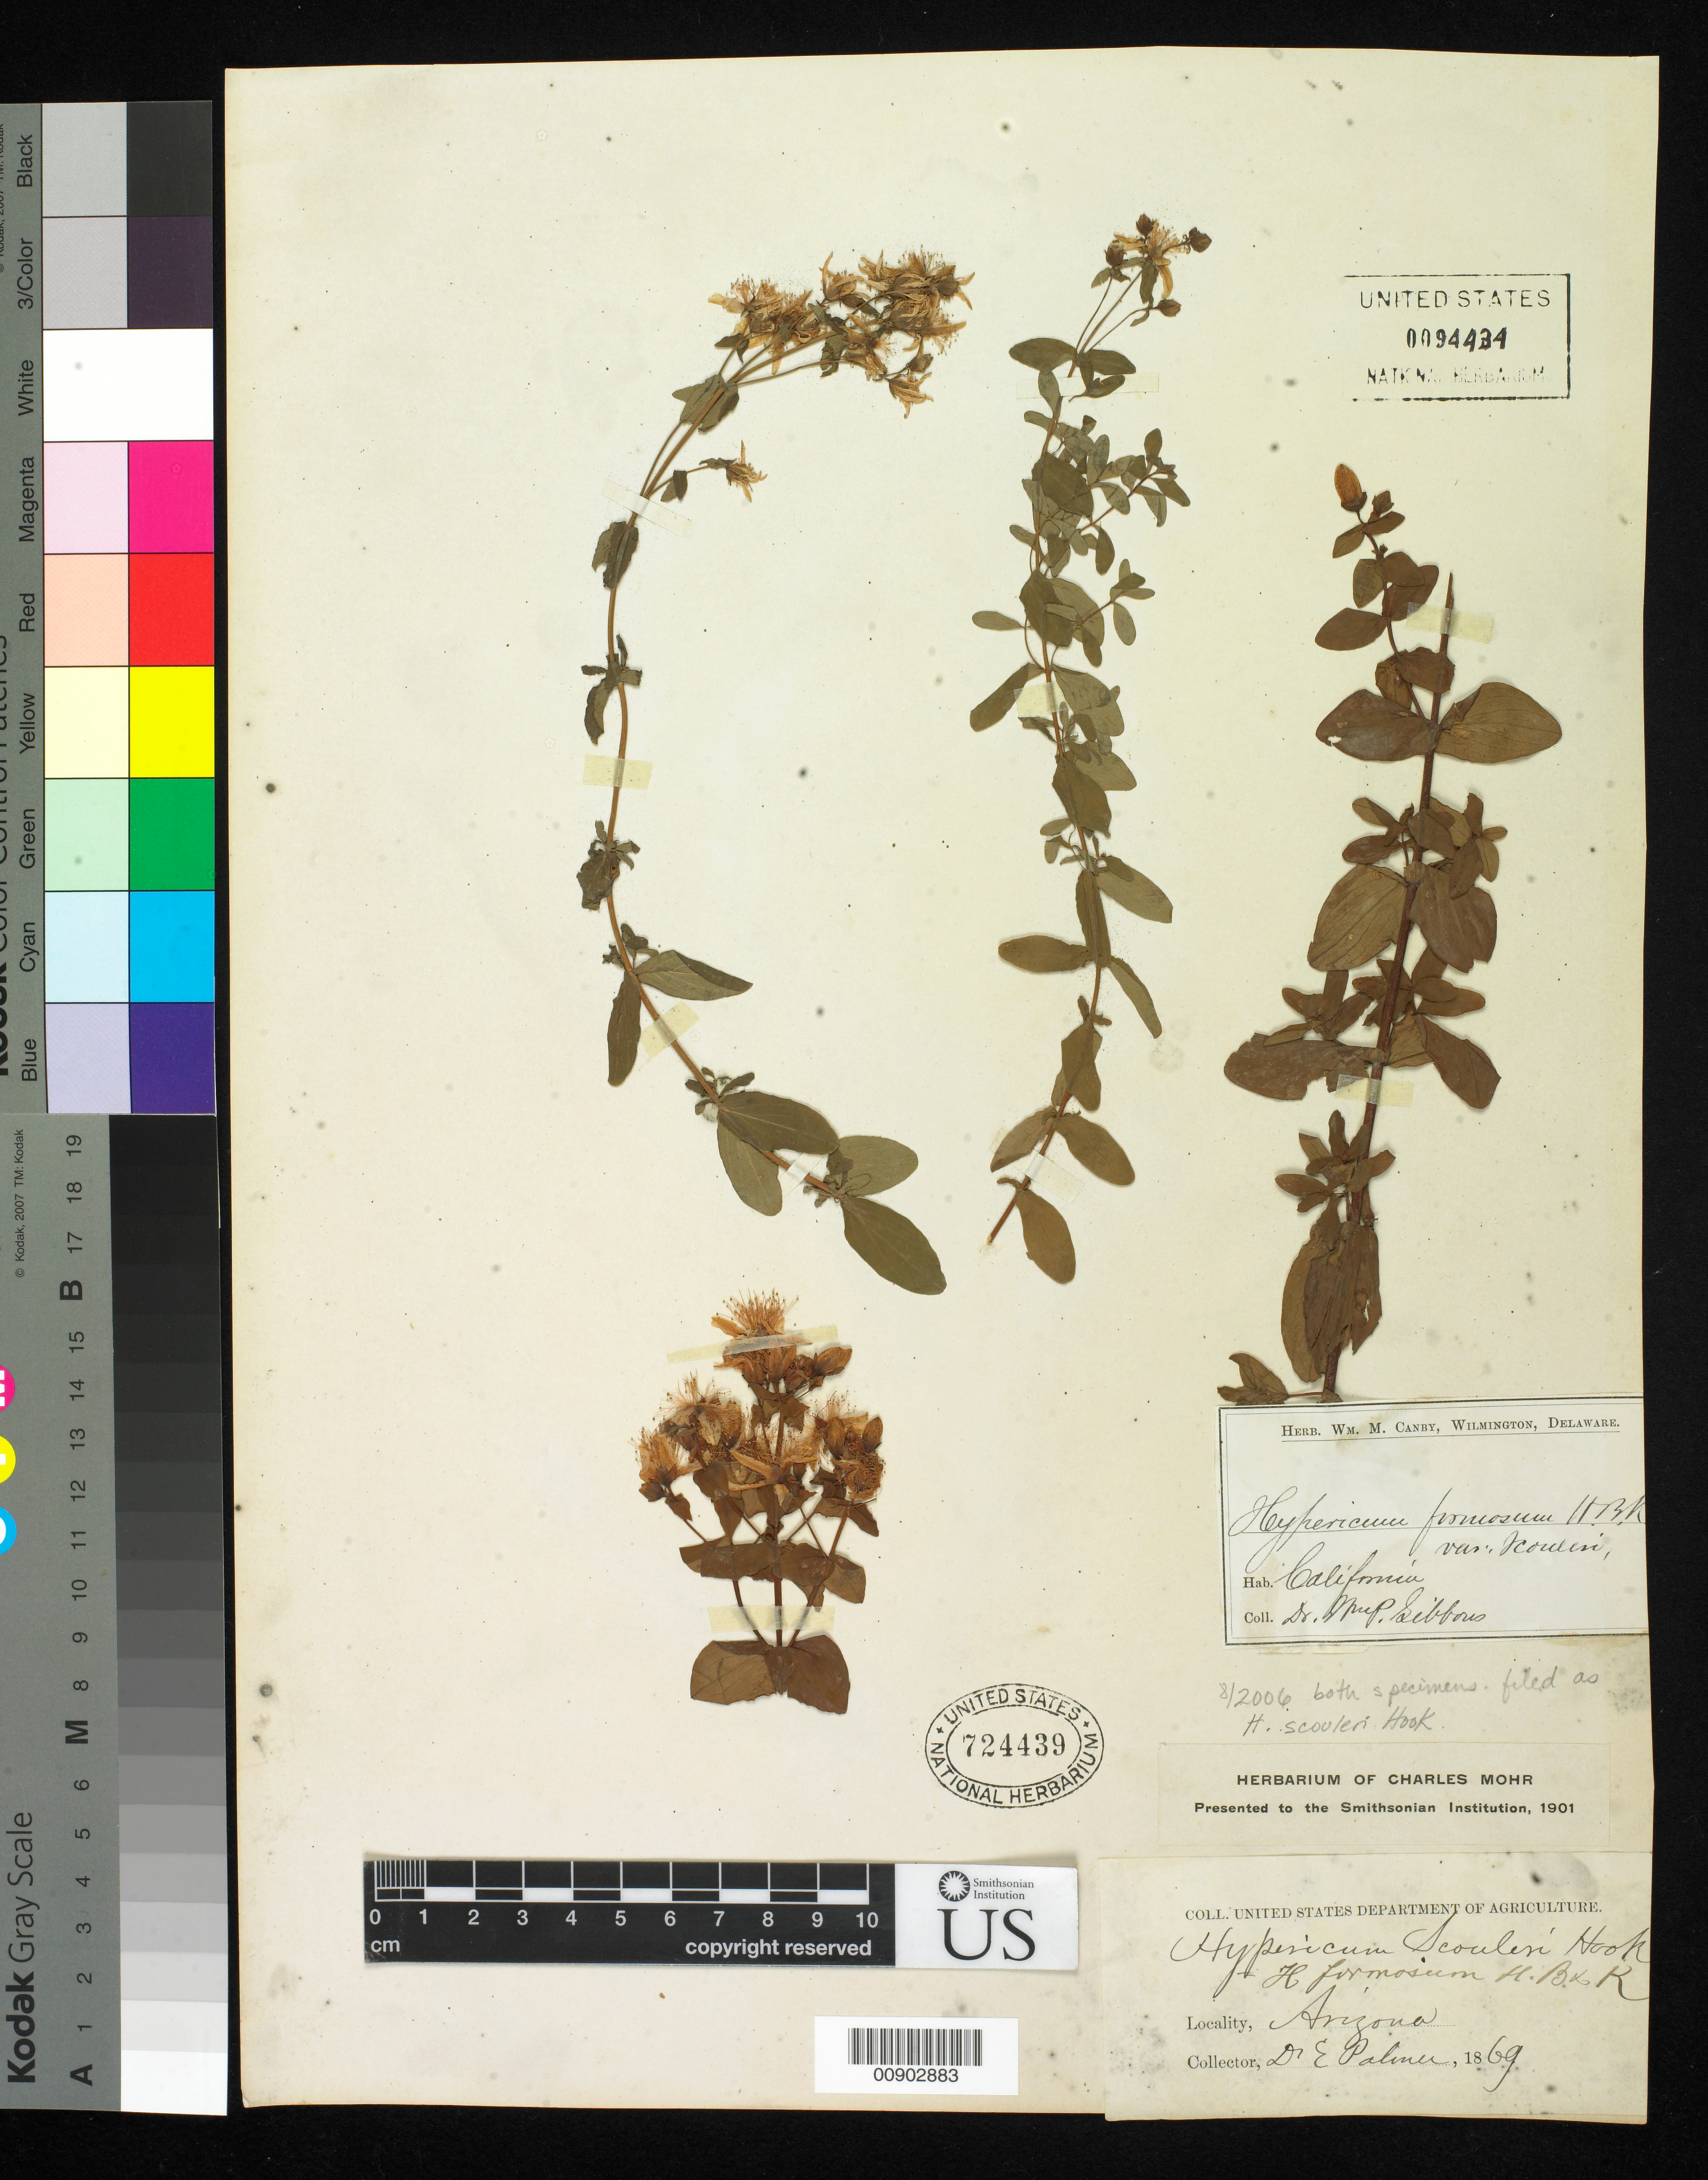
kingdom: Plantae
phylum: Tracheophyta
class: Magnoliopsida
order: Malpighiales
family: Hypericaceae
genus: Hypericum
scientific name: Hypericum scouleri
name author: Hook.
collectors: E. Palmer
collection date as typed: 1869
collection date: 1869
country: United States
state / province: Arizona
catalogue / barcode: US 724439